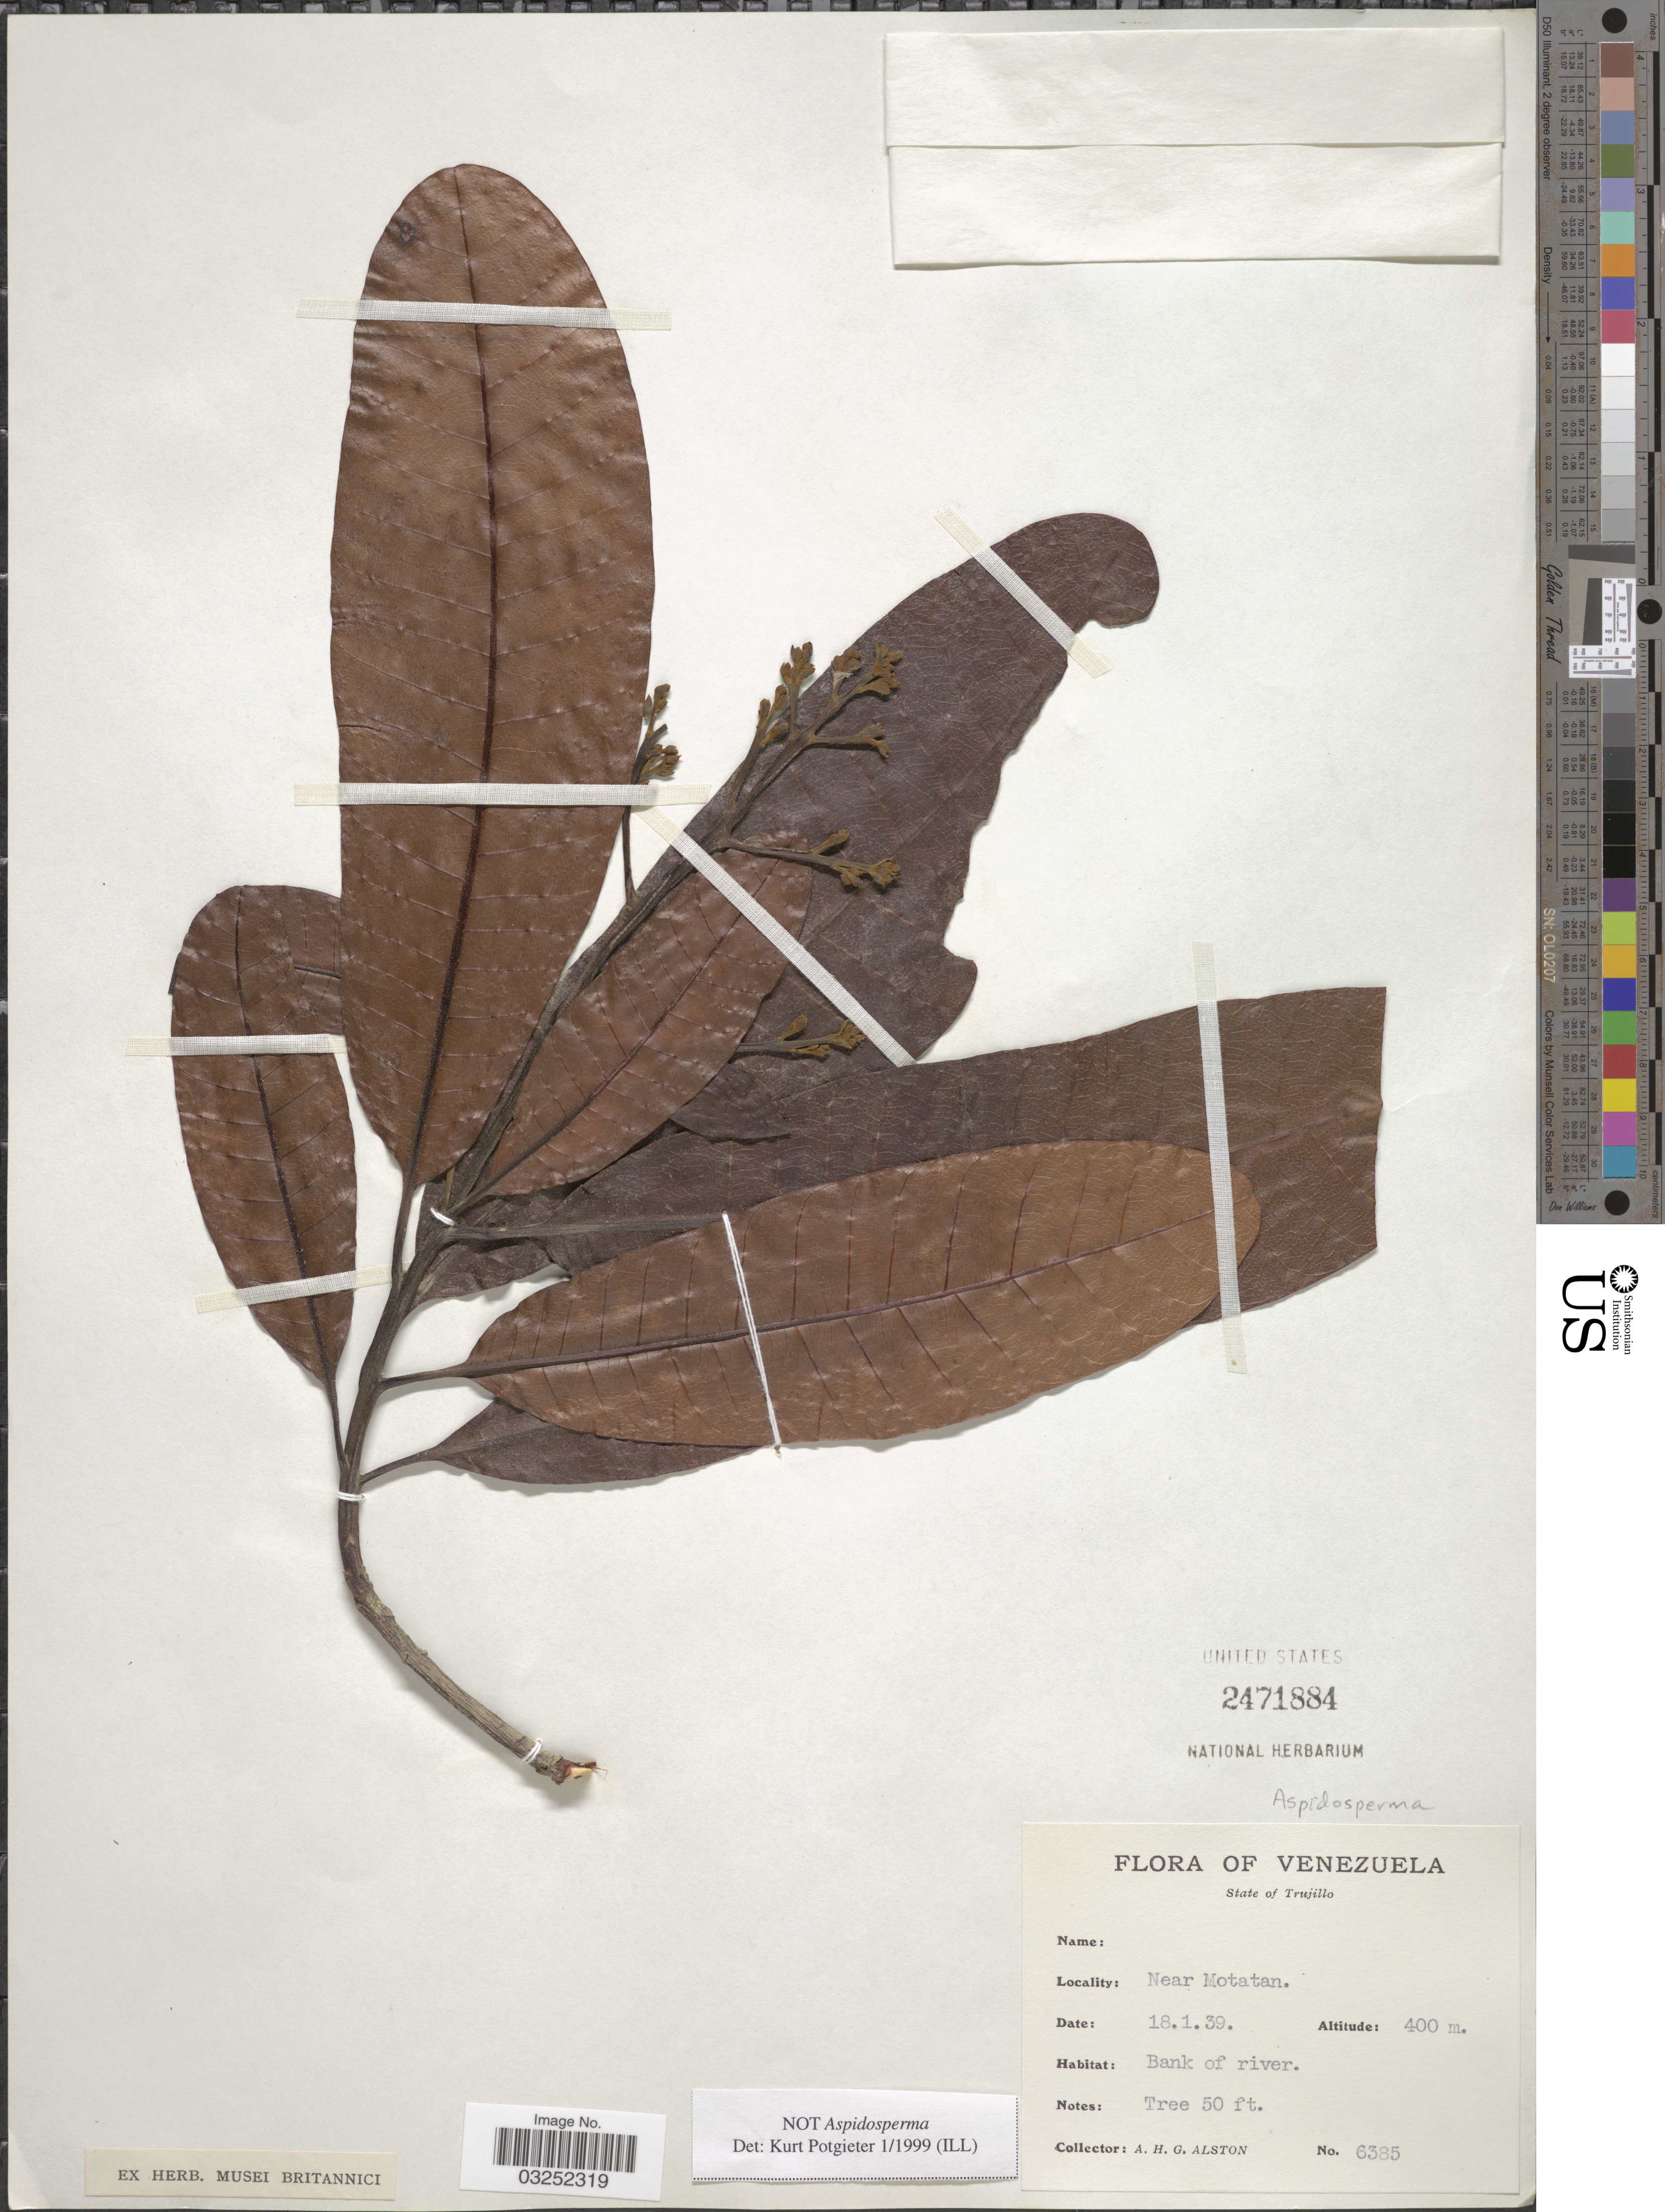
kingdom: Plantae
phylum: Tracheophyta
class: Magnoliopsida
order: Gentianales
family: Apocynaceae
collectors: A. H. Alston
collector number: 6385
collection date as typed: Transcribed d/m/y: 18/1/39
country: Venezuela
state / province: Trujillo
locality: Near Motatan.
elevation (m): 400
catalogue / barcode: US 2471884